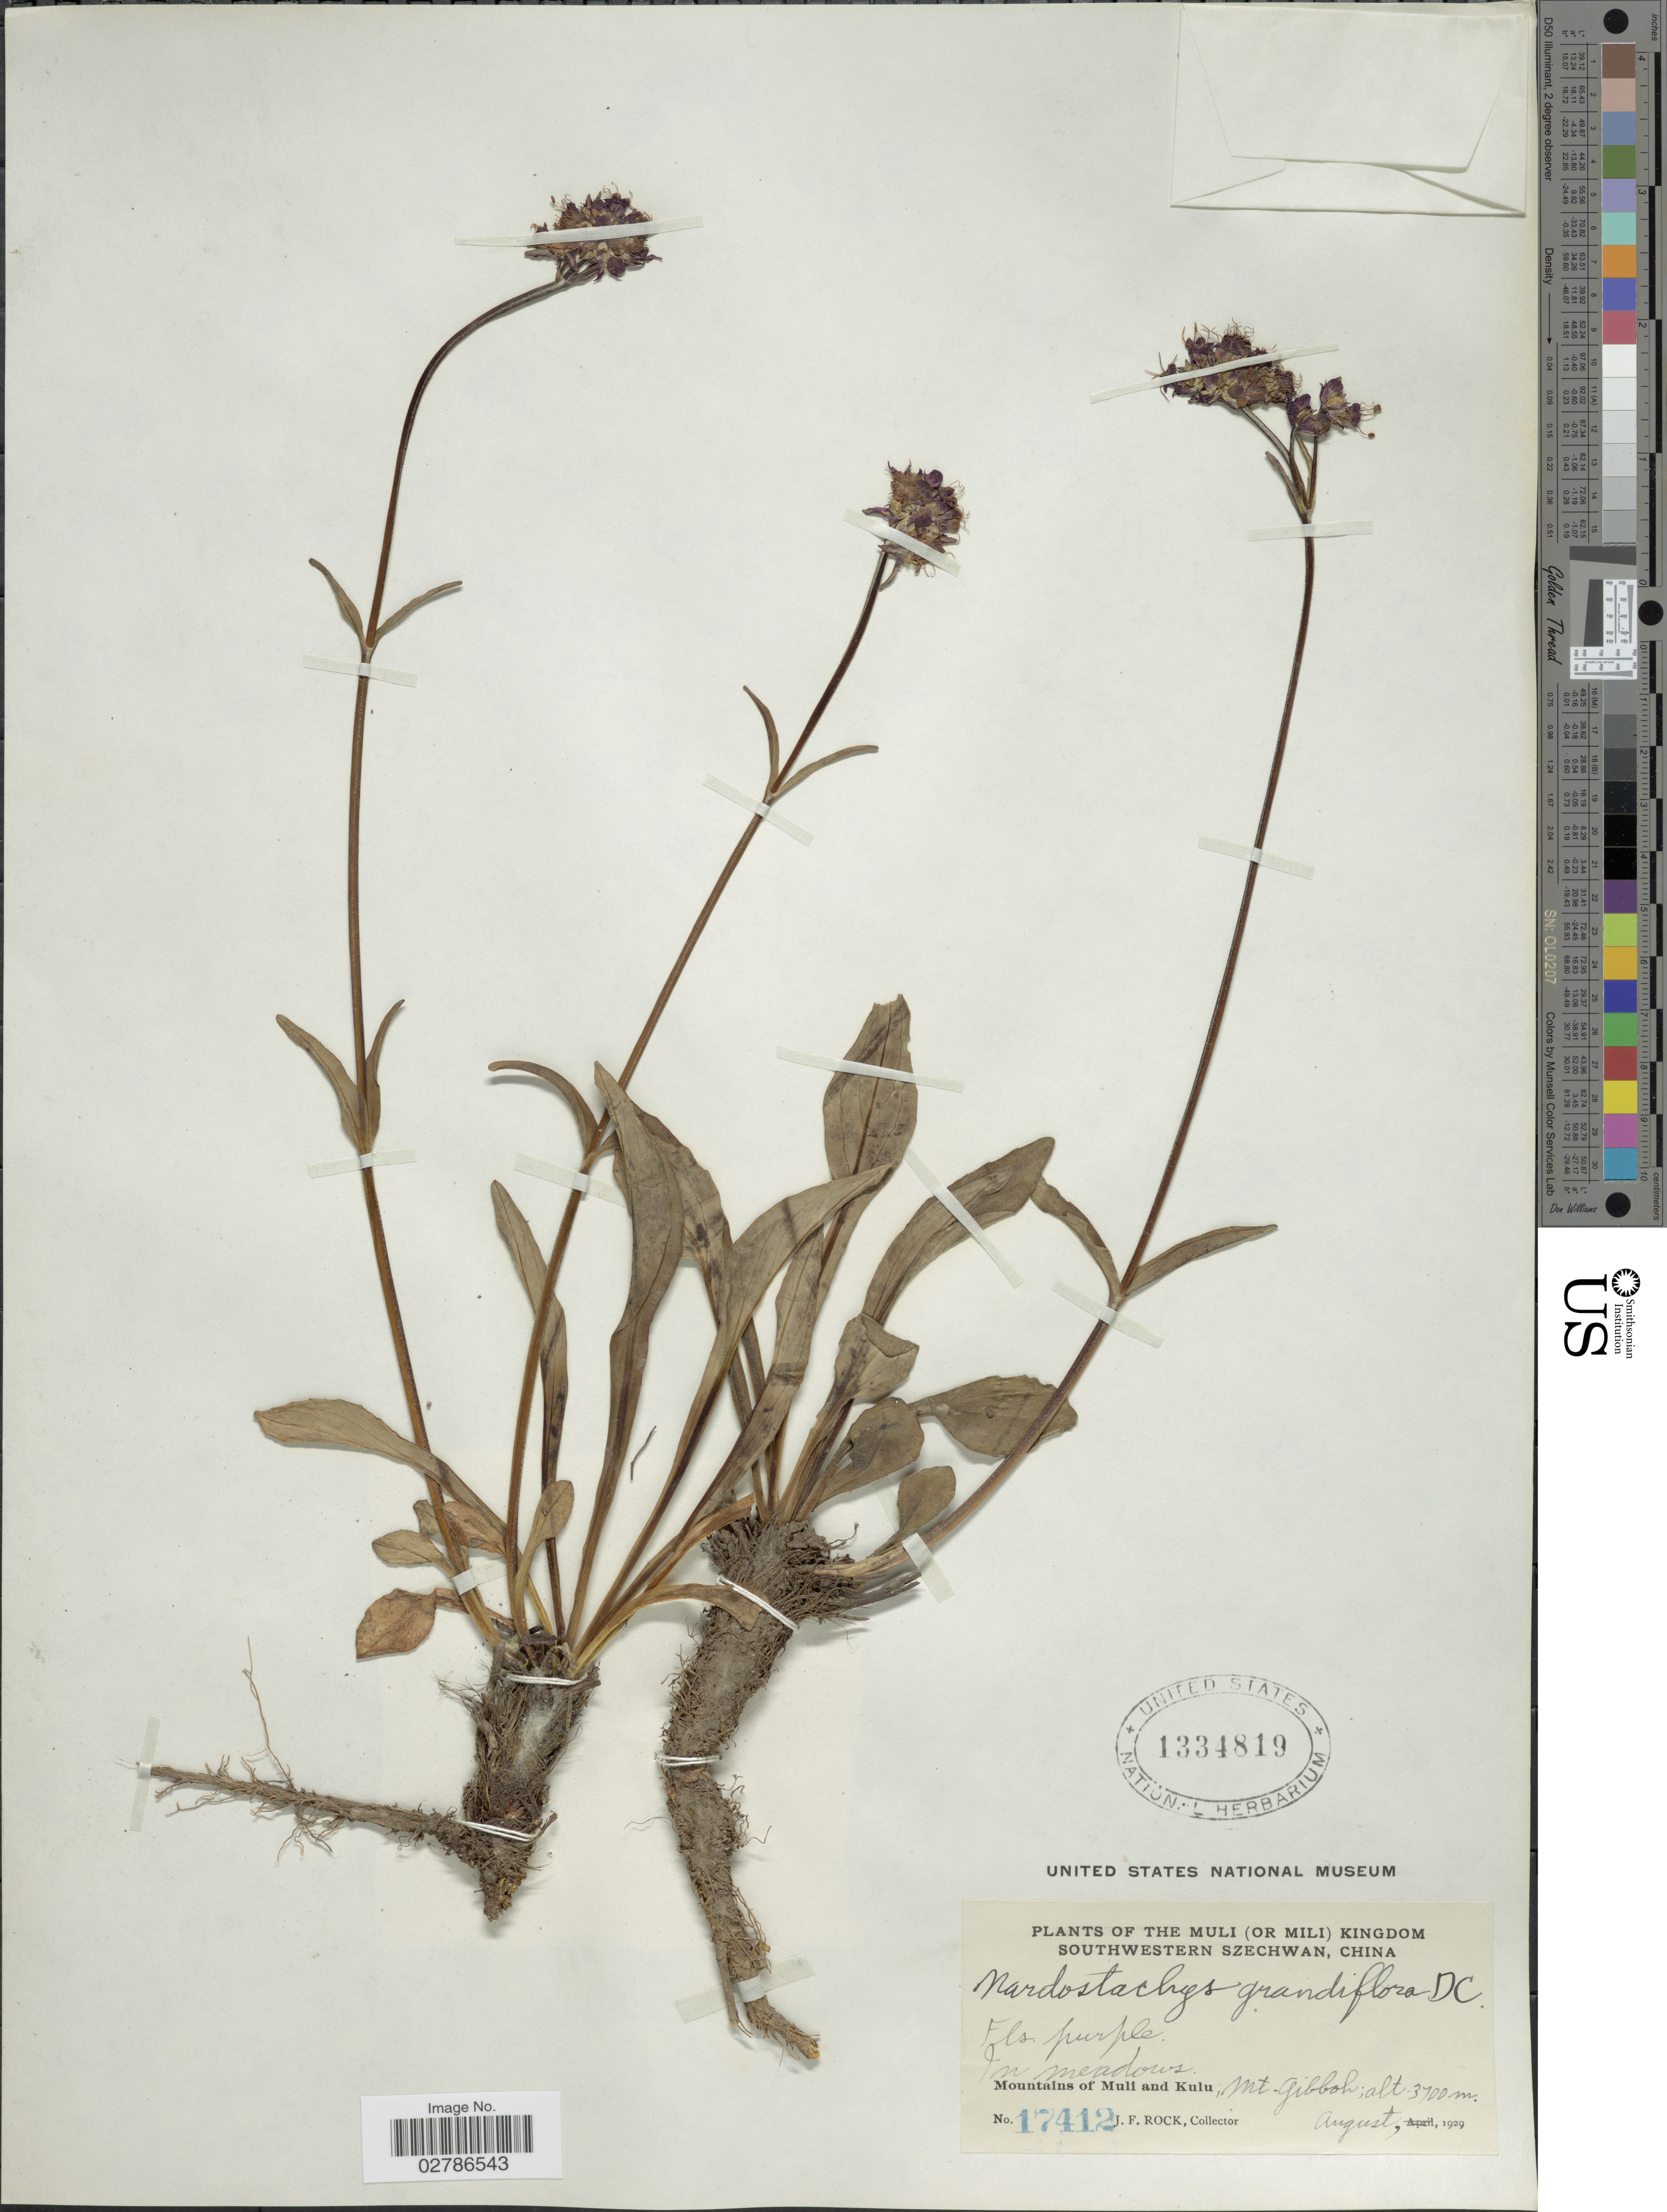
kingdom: Plantae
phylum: Tracheophyta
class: Magnoliopsida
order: Dipsacales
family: Caprifoliaceae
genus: Nardostachys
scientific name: Nardostachys grandiflora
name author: DC.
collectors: J. Rock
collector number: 17412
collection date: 1929-08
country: China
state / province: Sichuan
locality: Muli (or Mili) Kingdom, Southwestern Szechwan. Mountains of Muli and Kulu, Mt. Gibboh.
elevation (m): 3700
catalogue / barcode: US 1334819